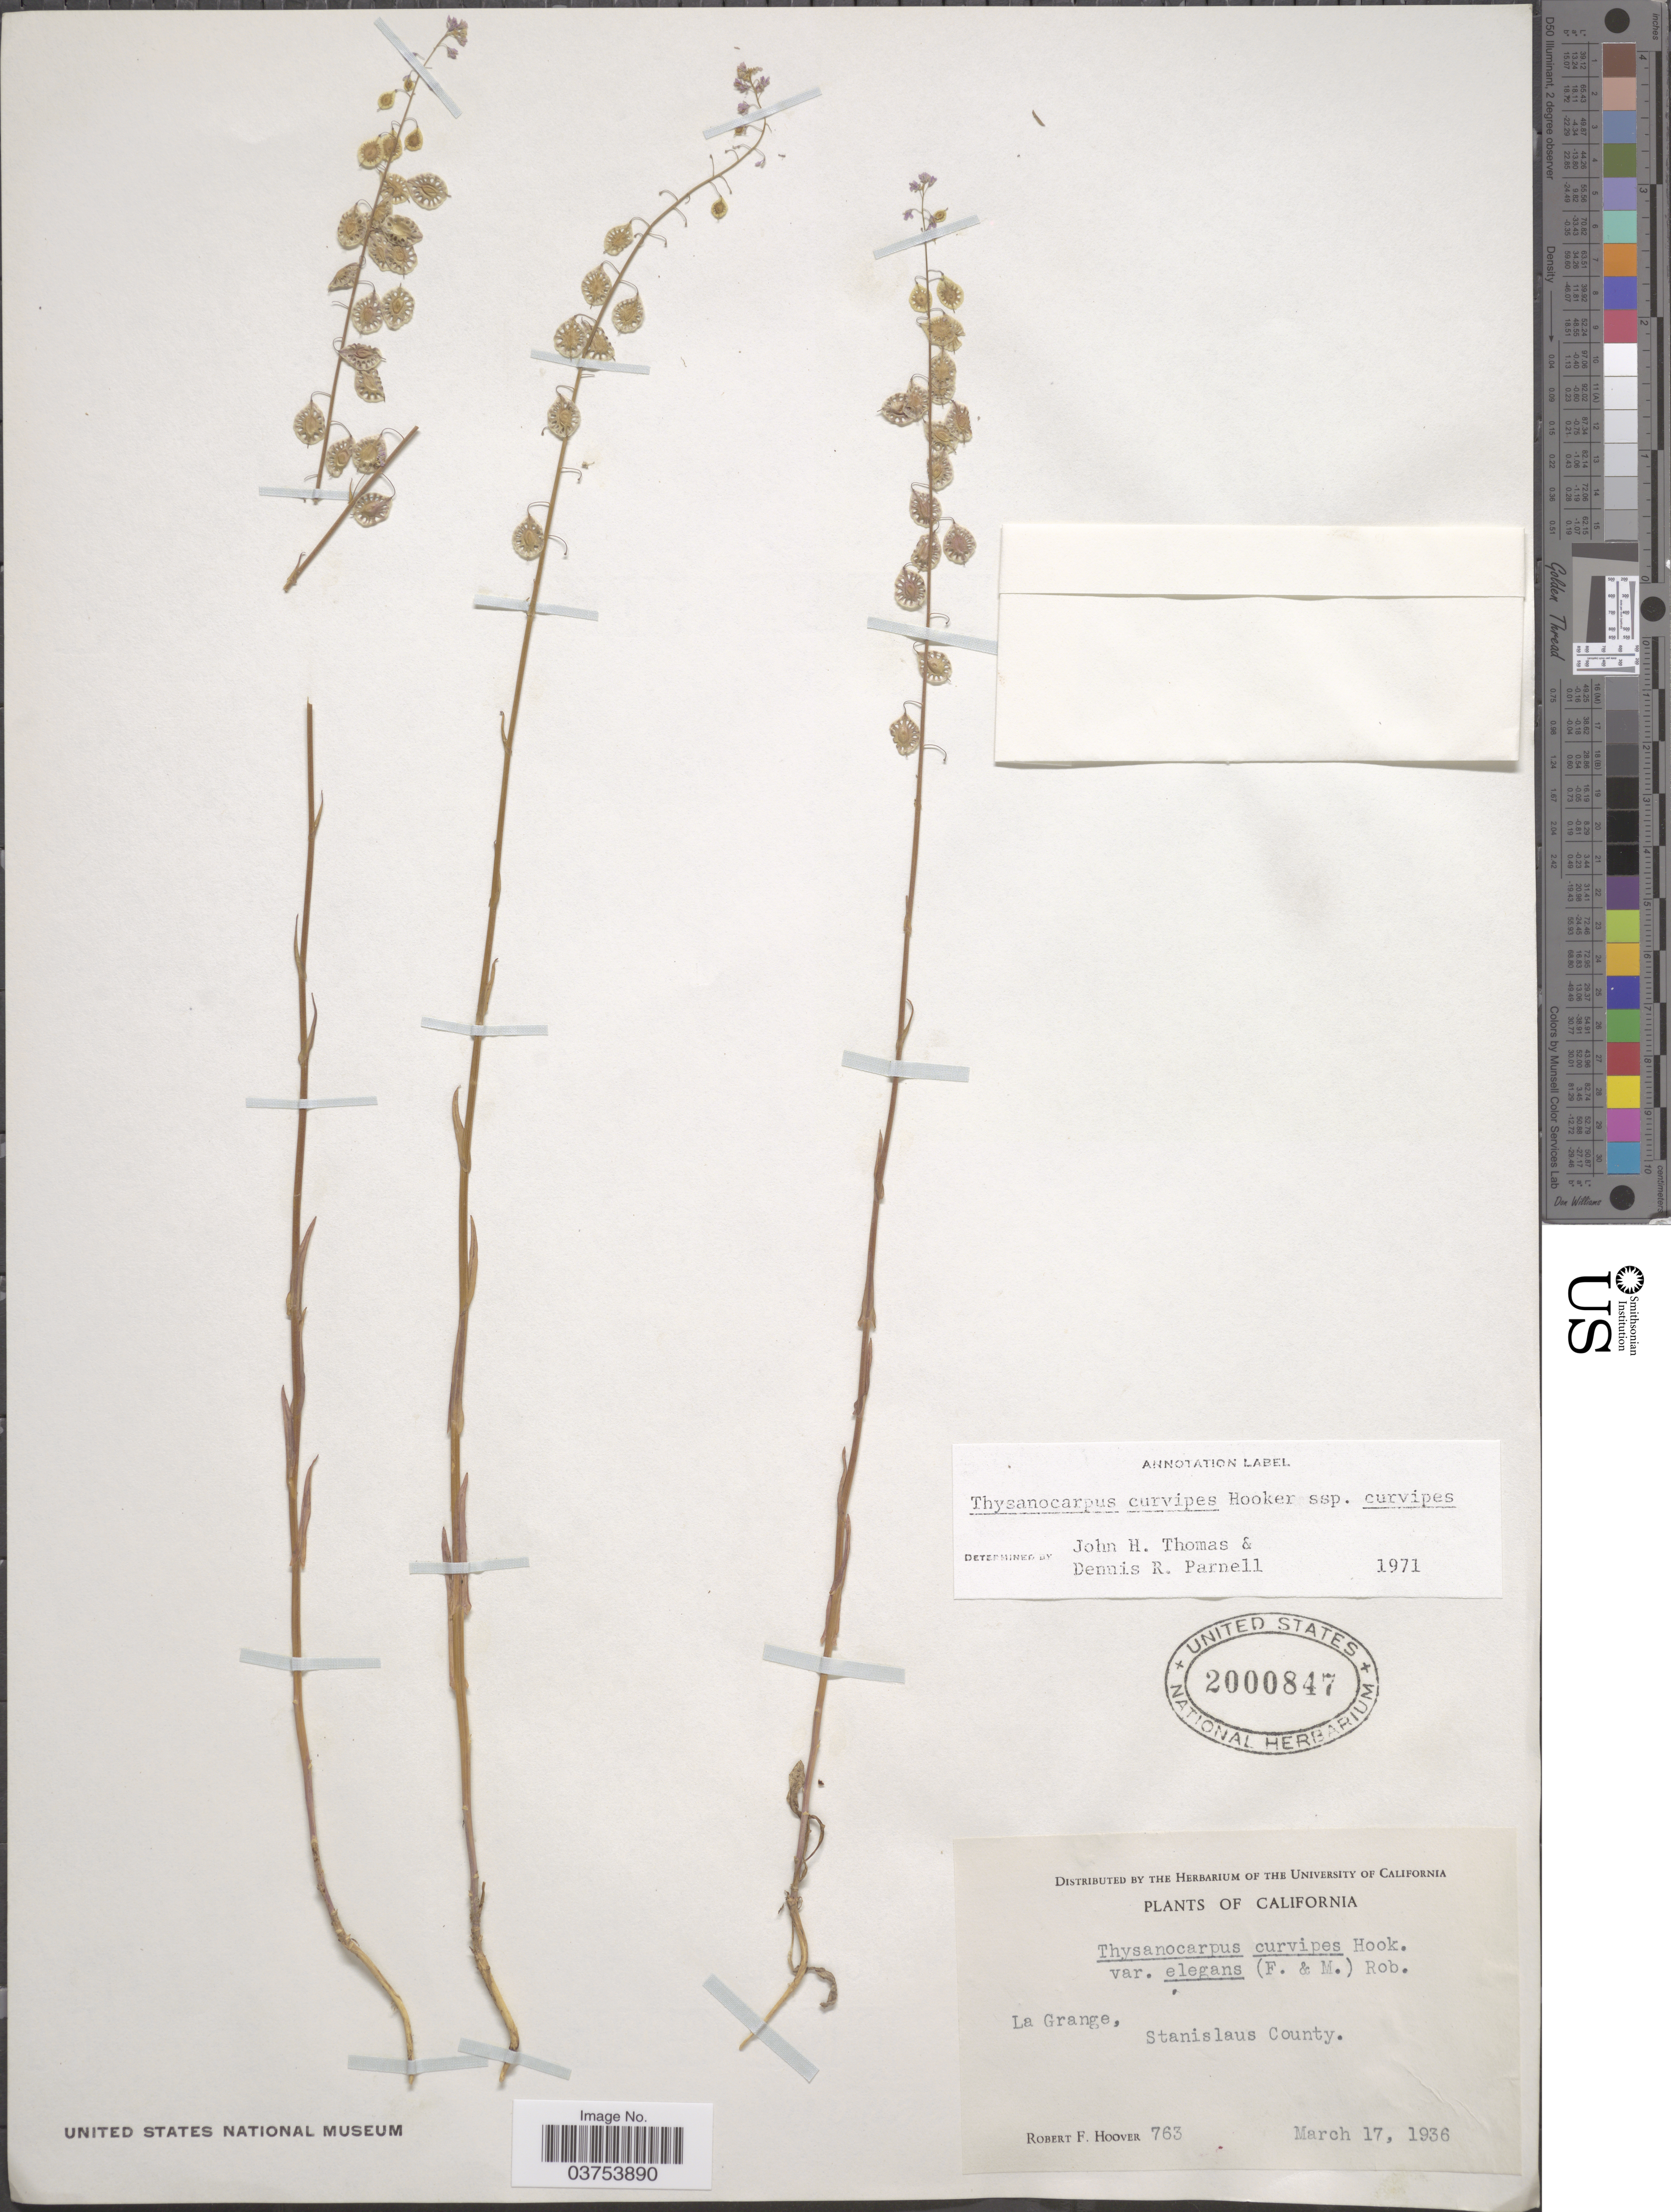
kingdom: Plantae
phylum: Tracheophyta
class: Magnoliopsida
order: Brassicales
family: Brassicaceae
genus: Thysanocarpus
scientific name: Thysanocarpus curvipes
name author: Hook.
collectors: R. F. Hoover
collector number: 763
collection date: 1936-03-17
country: United States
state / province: California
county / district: Stanislaus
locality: La Grange, Stanislaus County.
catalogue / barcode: US 2000847